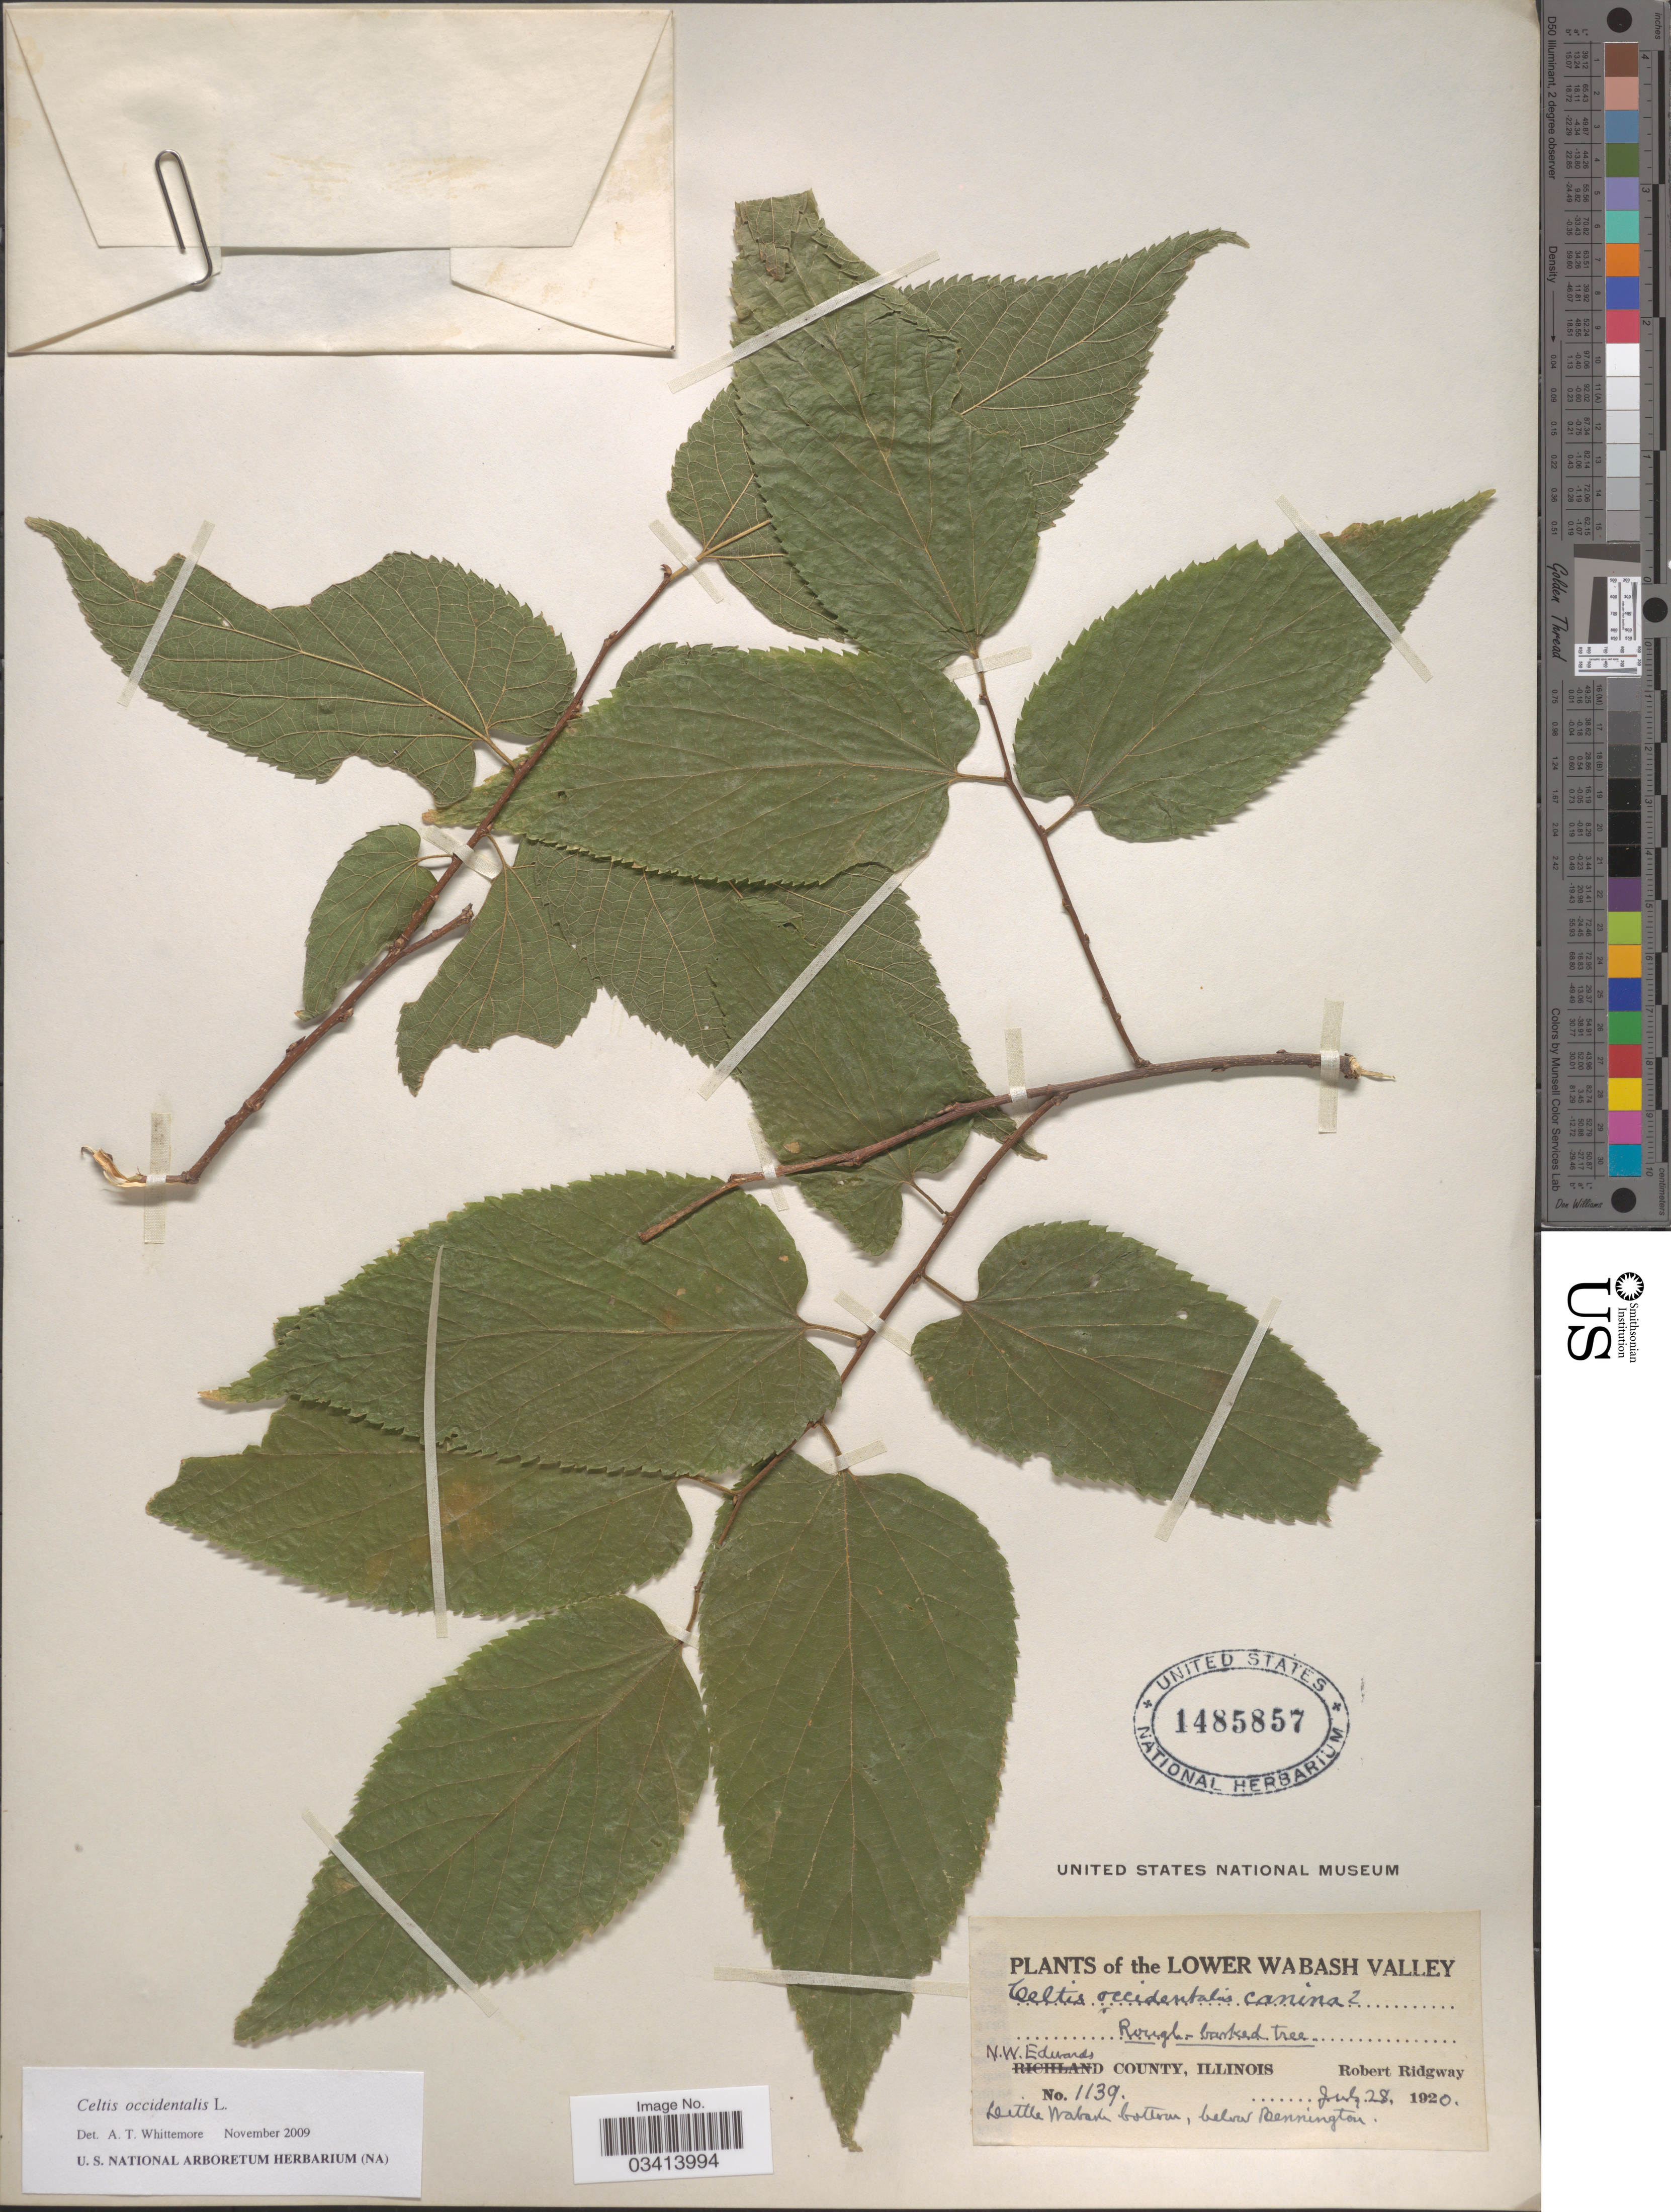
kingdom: Plantae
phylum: Tracheophyta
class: Magnoliopsida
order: Rosales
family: Cannabaceae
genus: Celtis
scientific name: Celtis occidentalis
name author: L.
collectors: R. Ridgway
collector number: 1139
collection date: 1920-07-28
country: United States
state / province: Illinois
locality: Lower Wabash Valley. N.W. Edwards County. Little Wabash bottom, below Pennington.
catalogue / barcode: US 1485857